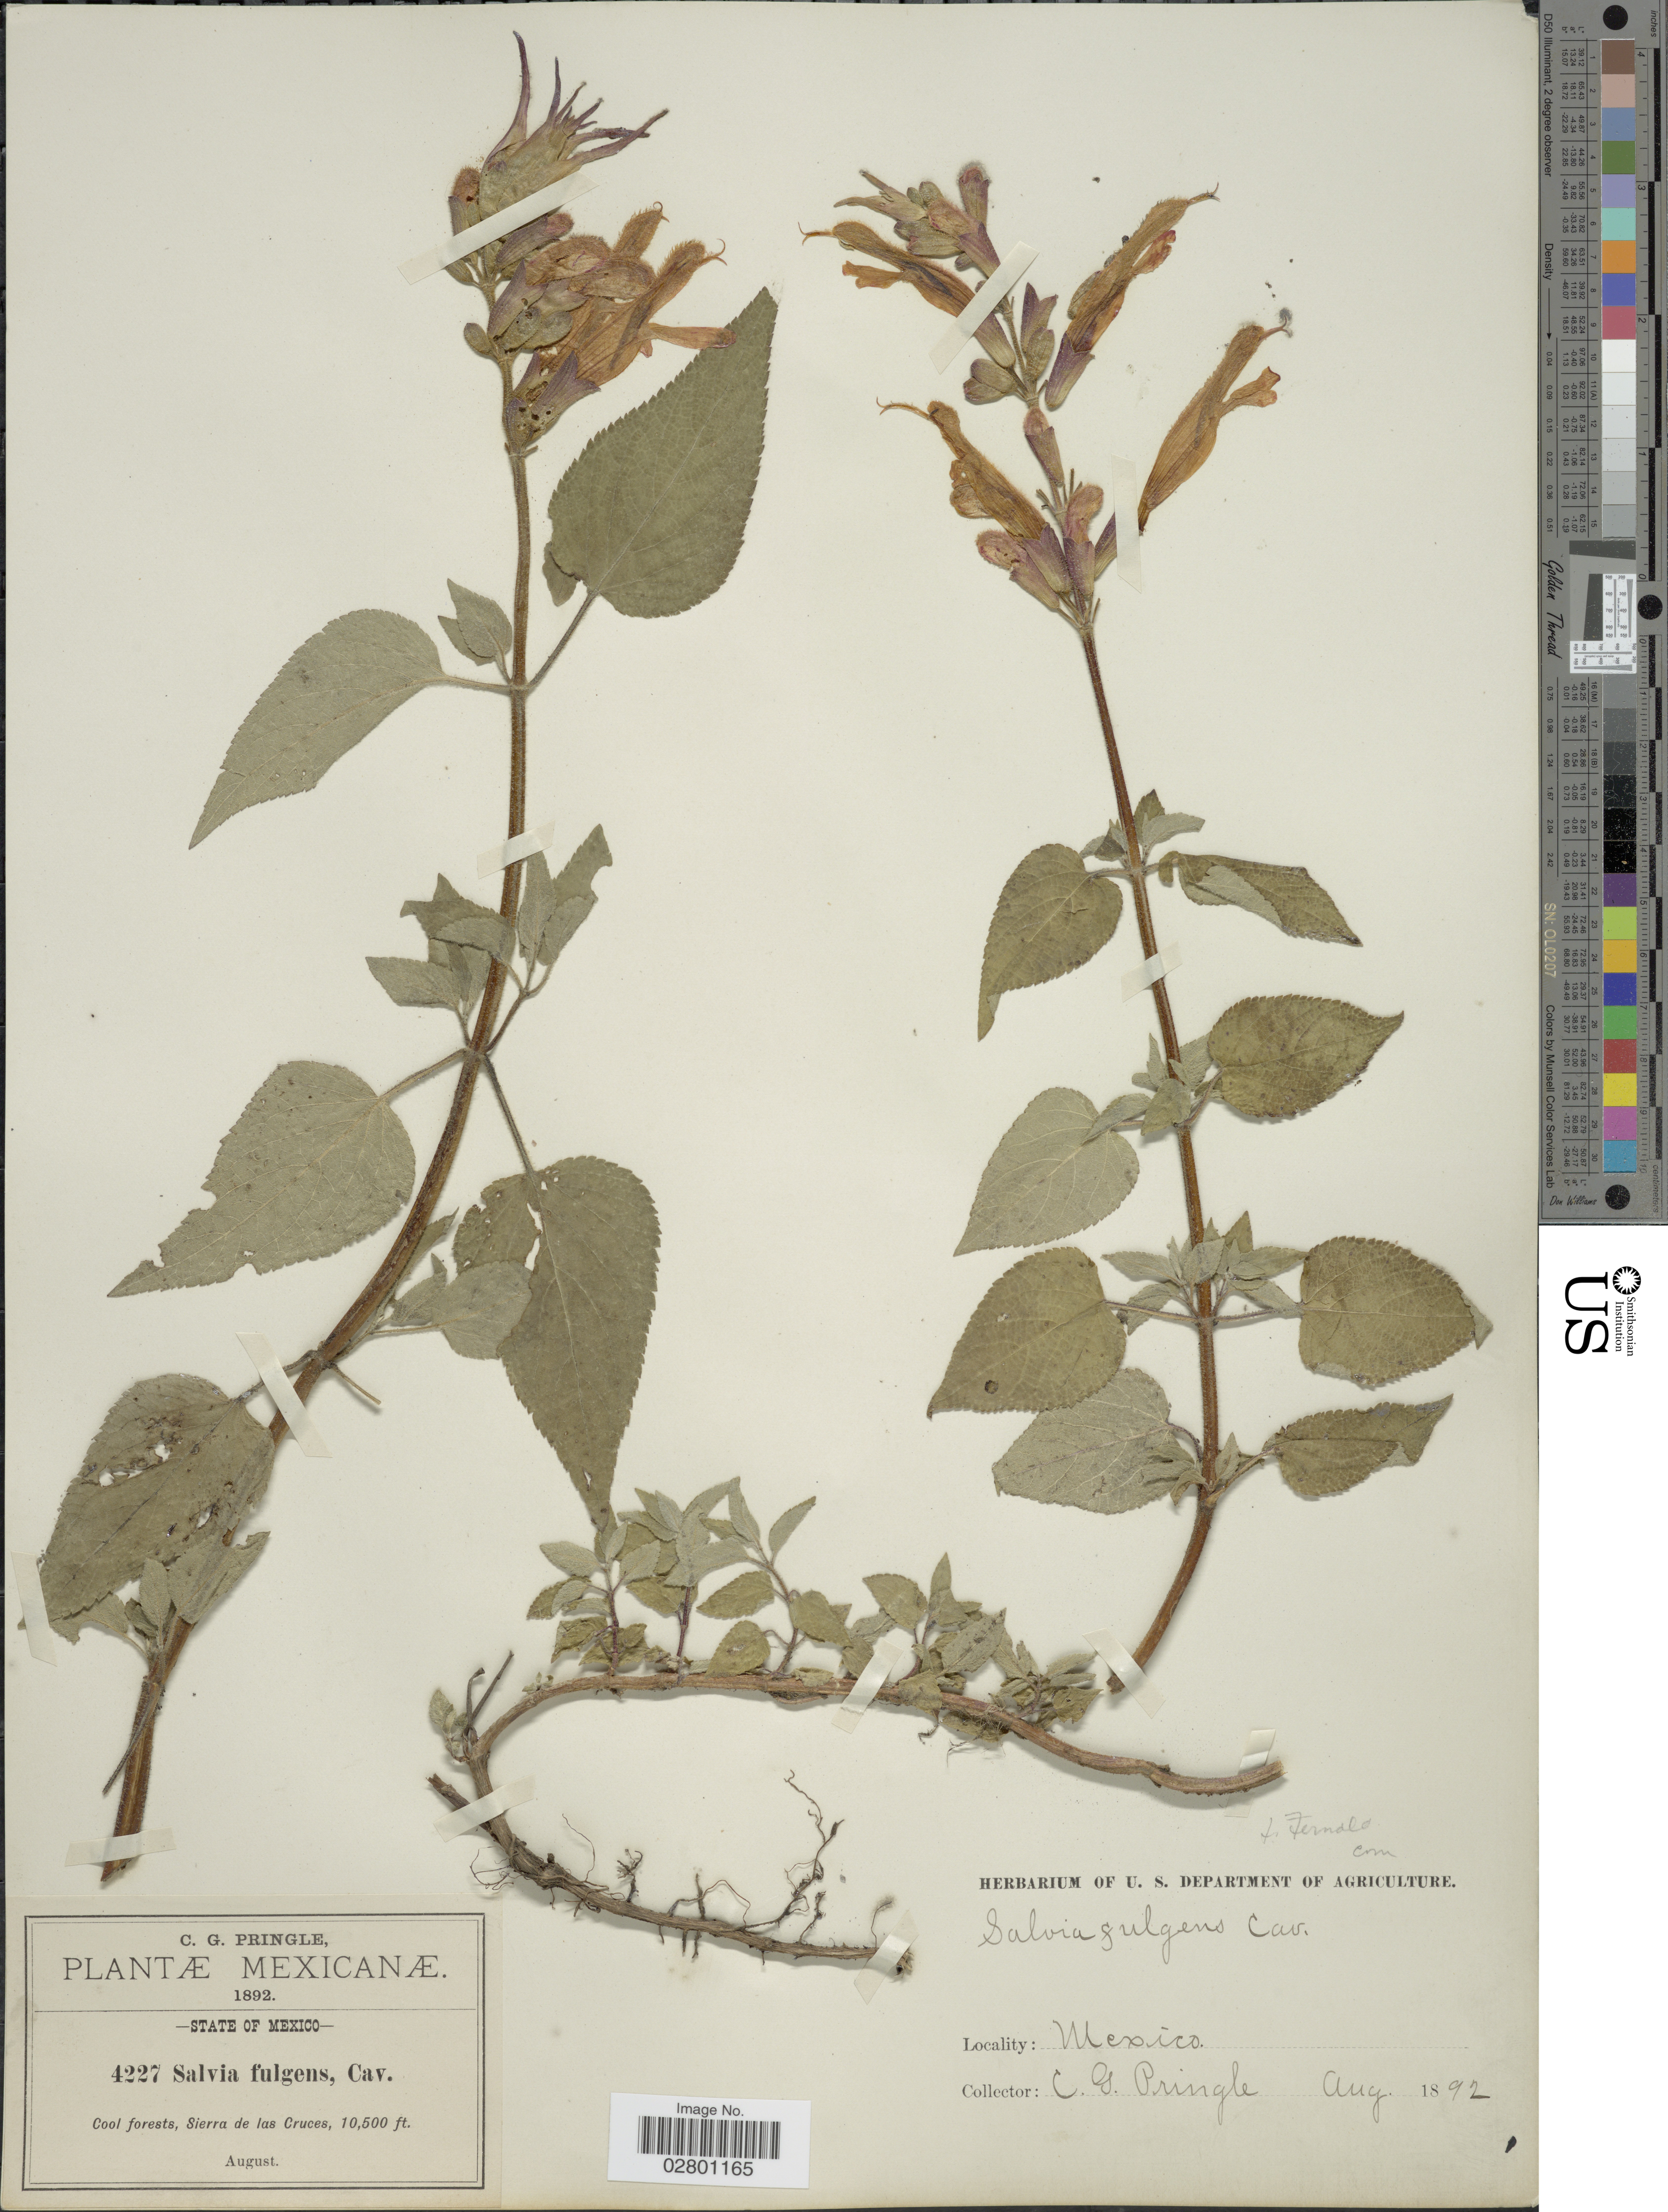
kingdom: Plantae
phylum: Tracheophyta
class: Magnoliopsida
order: Lamiales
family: Lamiaceae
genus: Salvia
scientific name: Salvia fulgens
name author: Cav.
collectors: C. G. Pringle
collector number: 4227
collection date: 1892-08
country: Mexico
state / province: México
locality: Cool forests, Sierra de las Cruces.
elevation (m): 3200